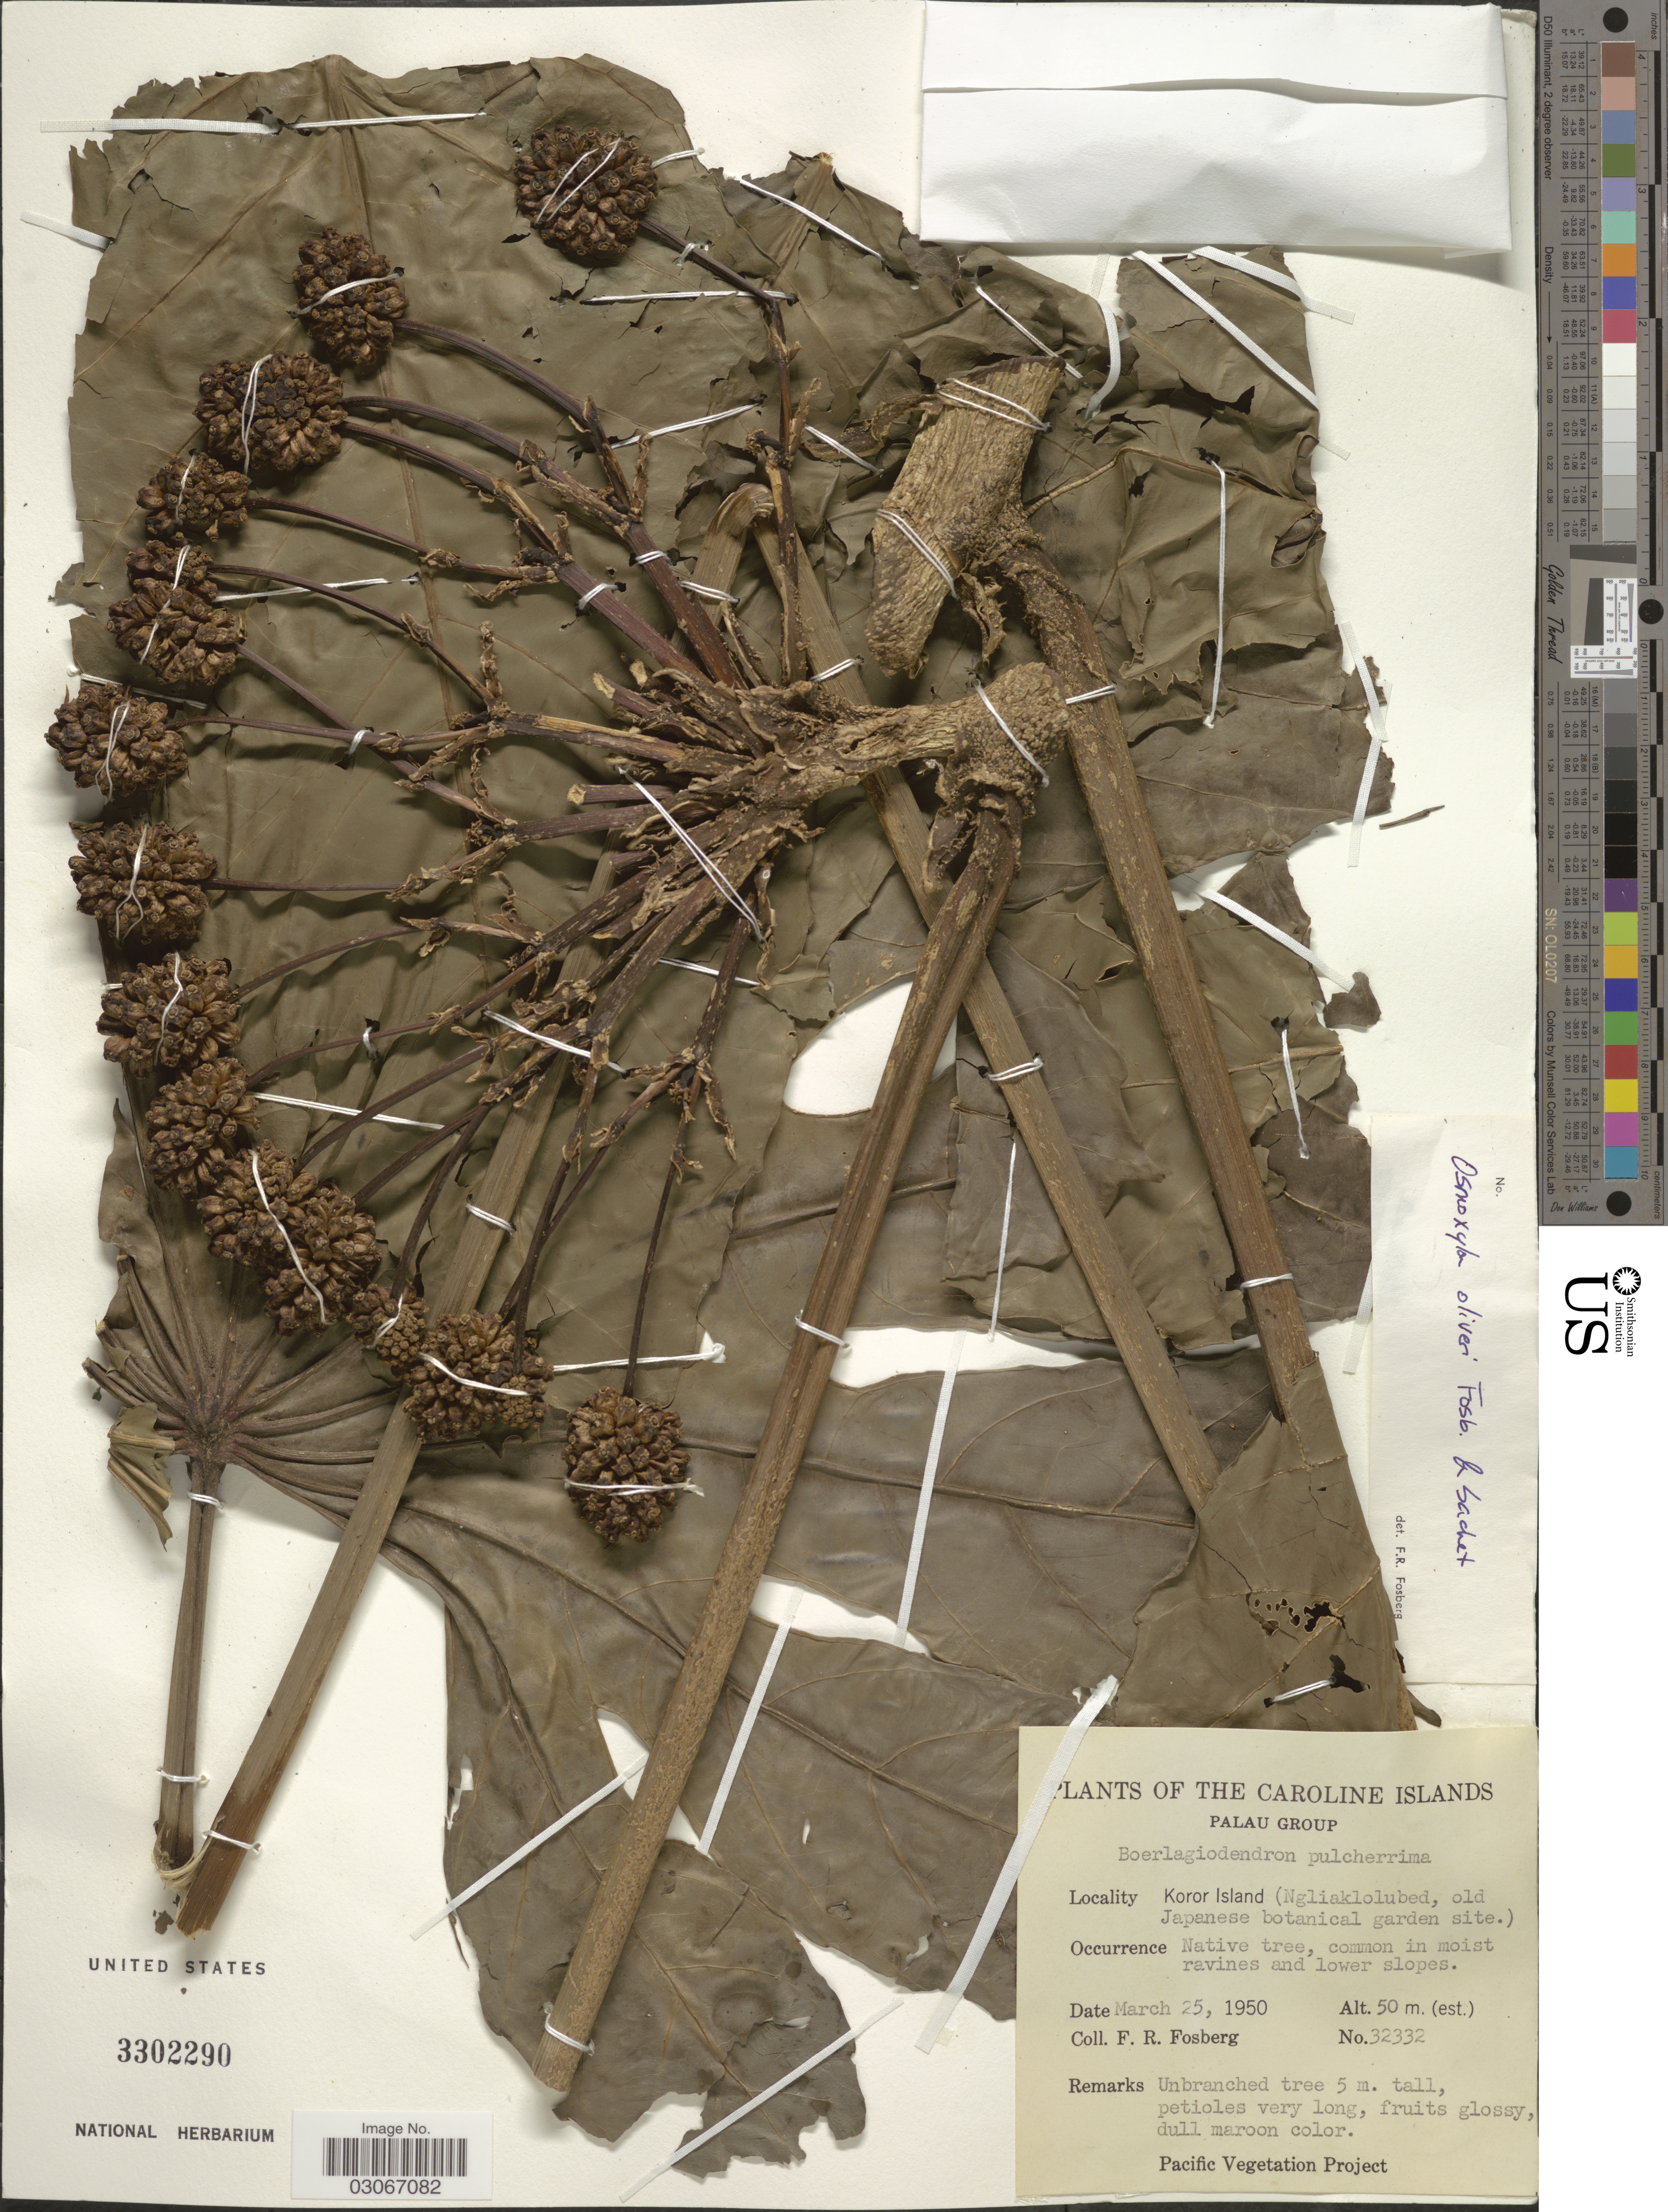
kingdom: Plantae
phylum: Tracheophyta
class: Magnoliopsida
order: Apiales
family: Araliaceae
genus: Osmoxylon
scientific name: Osmoxylon oliveri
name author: Fosberg & Sachet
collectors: F. R. Fosberg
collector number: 32332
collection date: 1950-03-25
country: Palau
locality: Caroline Islands. Palau Group. Koror Island (Ngliaklolubed, old Japanese botanical garden site).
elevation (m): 50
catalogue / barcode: US 3302290